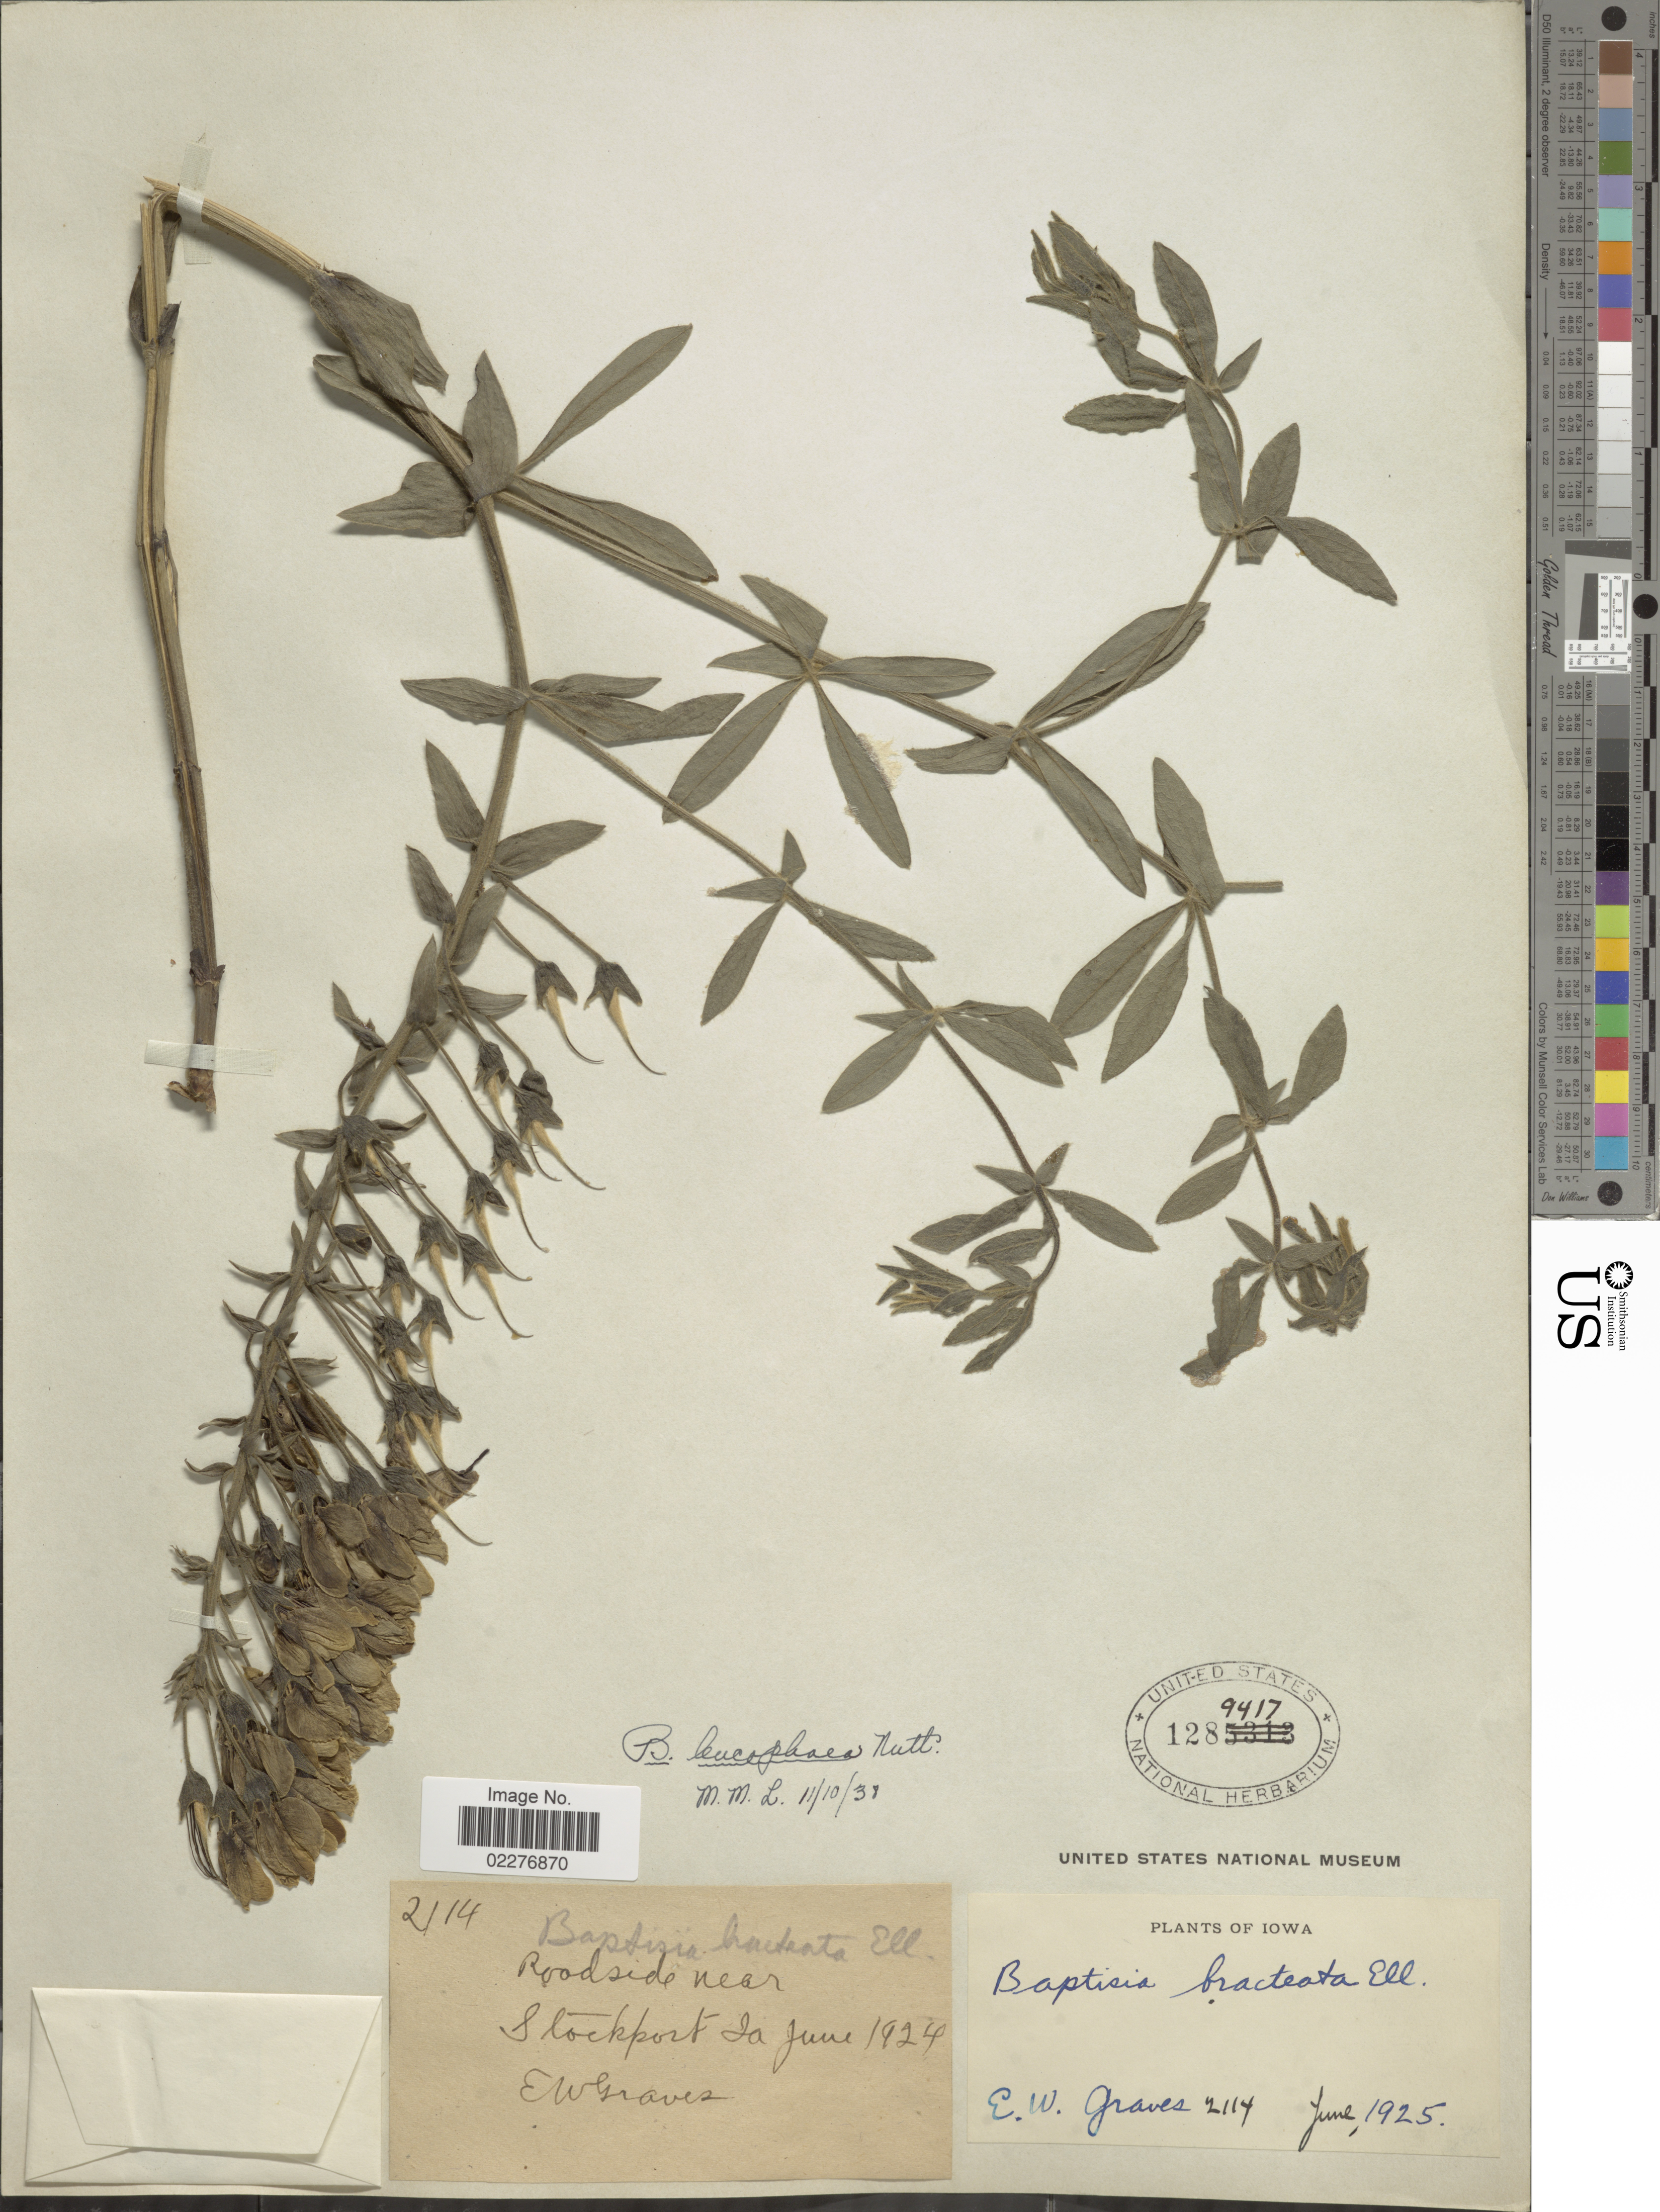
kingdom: Plantae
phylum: Tracheophyta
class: Magnoliopsida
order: Fabales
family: Fabaceae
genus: Baptisia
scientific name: Baptisia leucophaea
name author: Nutt.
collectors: E. Graves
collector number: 2114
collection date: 1925-06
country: United States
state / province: Iowa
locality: Roadside near Stockport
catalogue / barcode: US 1289417